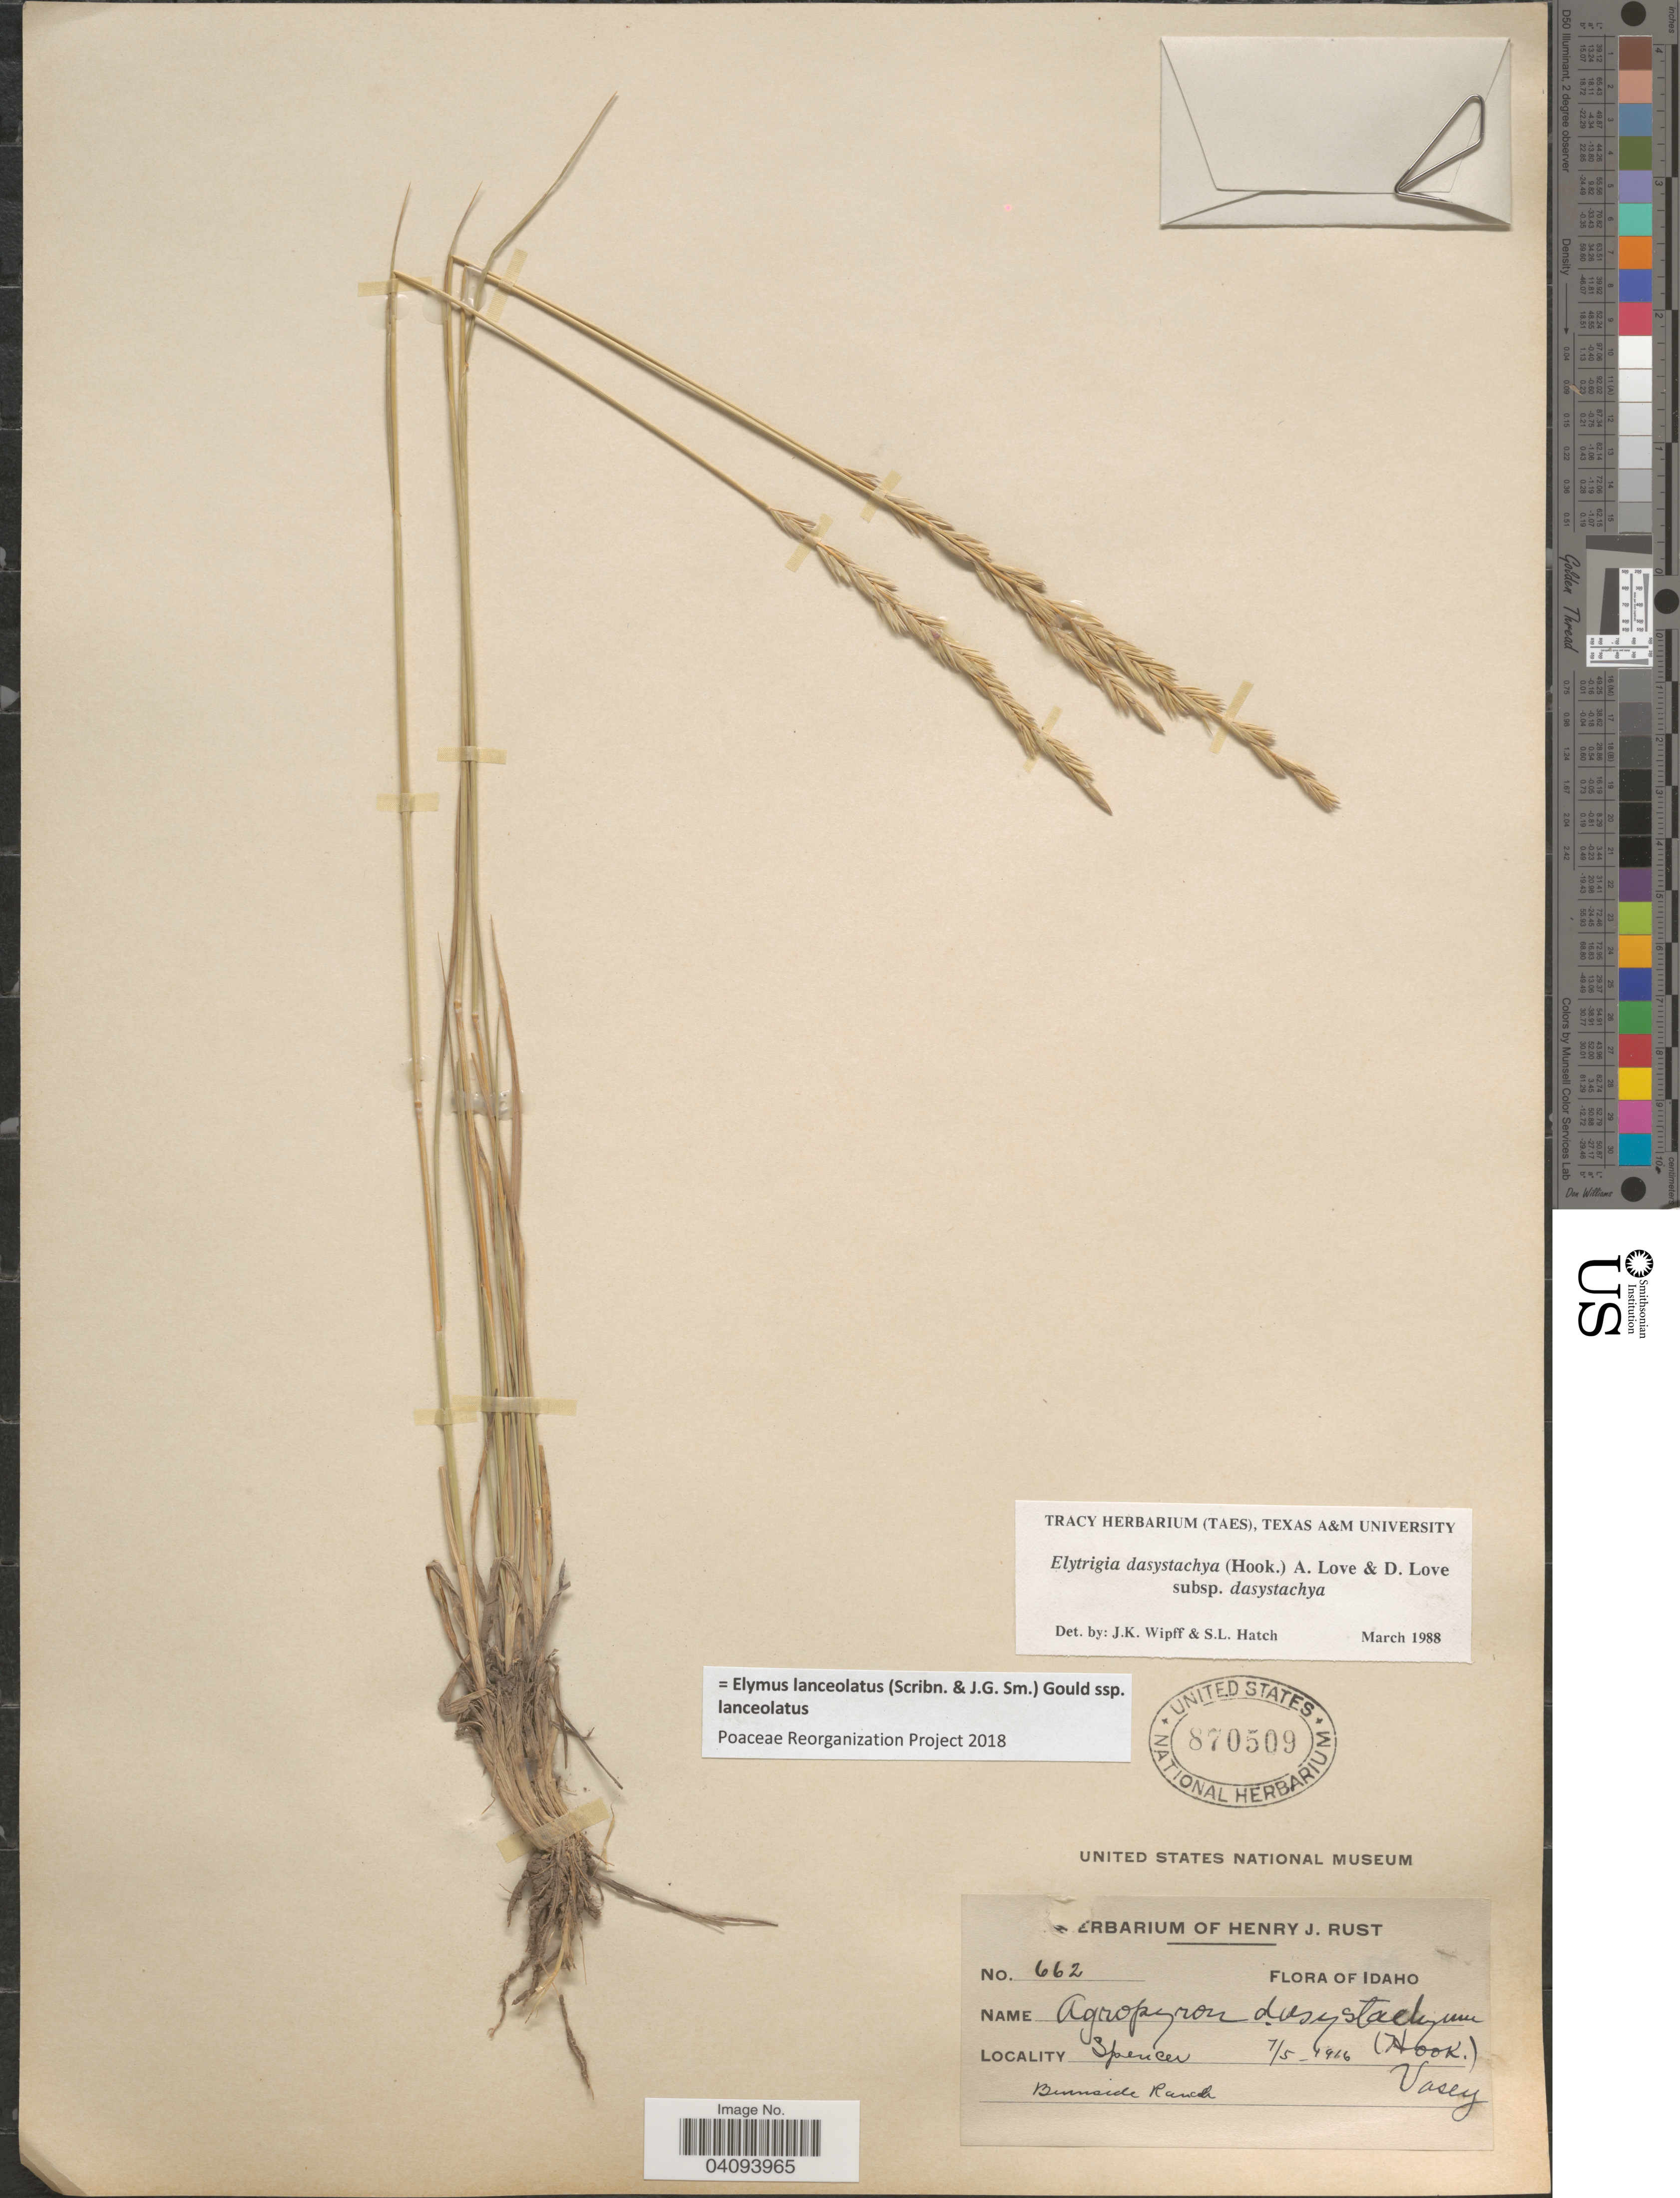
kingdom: Plantae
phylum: Tracheophyta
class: Liliopsida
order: Poales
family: Poaceae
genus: Elymus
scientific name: Elymus lanceolatus subsp. lanceolatus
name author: (Scribn. & J.G. Sm.) Gould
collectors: ex herb. Henry J. Rust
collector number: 662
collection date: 1916-07-05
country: United States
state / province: Idaho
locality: Spencer. Burnside Ranch.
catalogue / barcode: US 870509